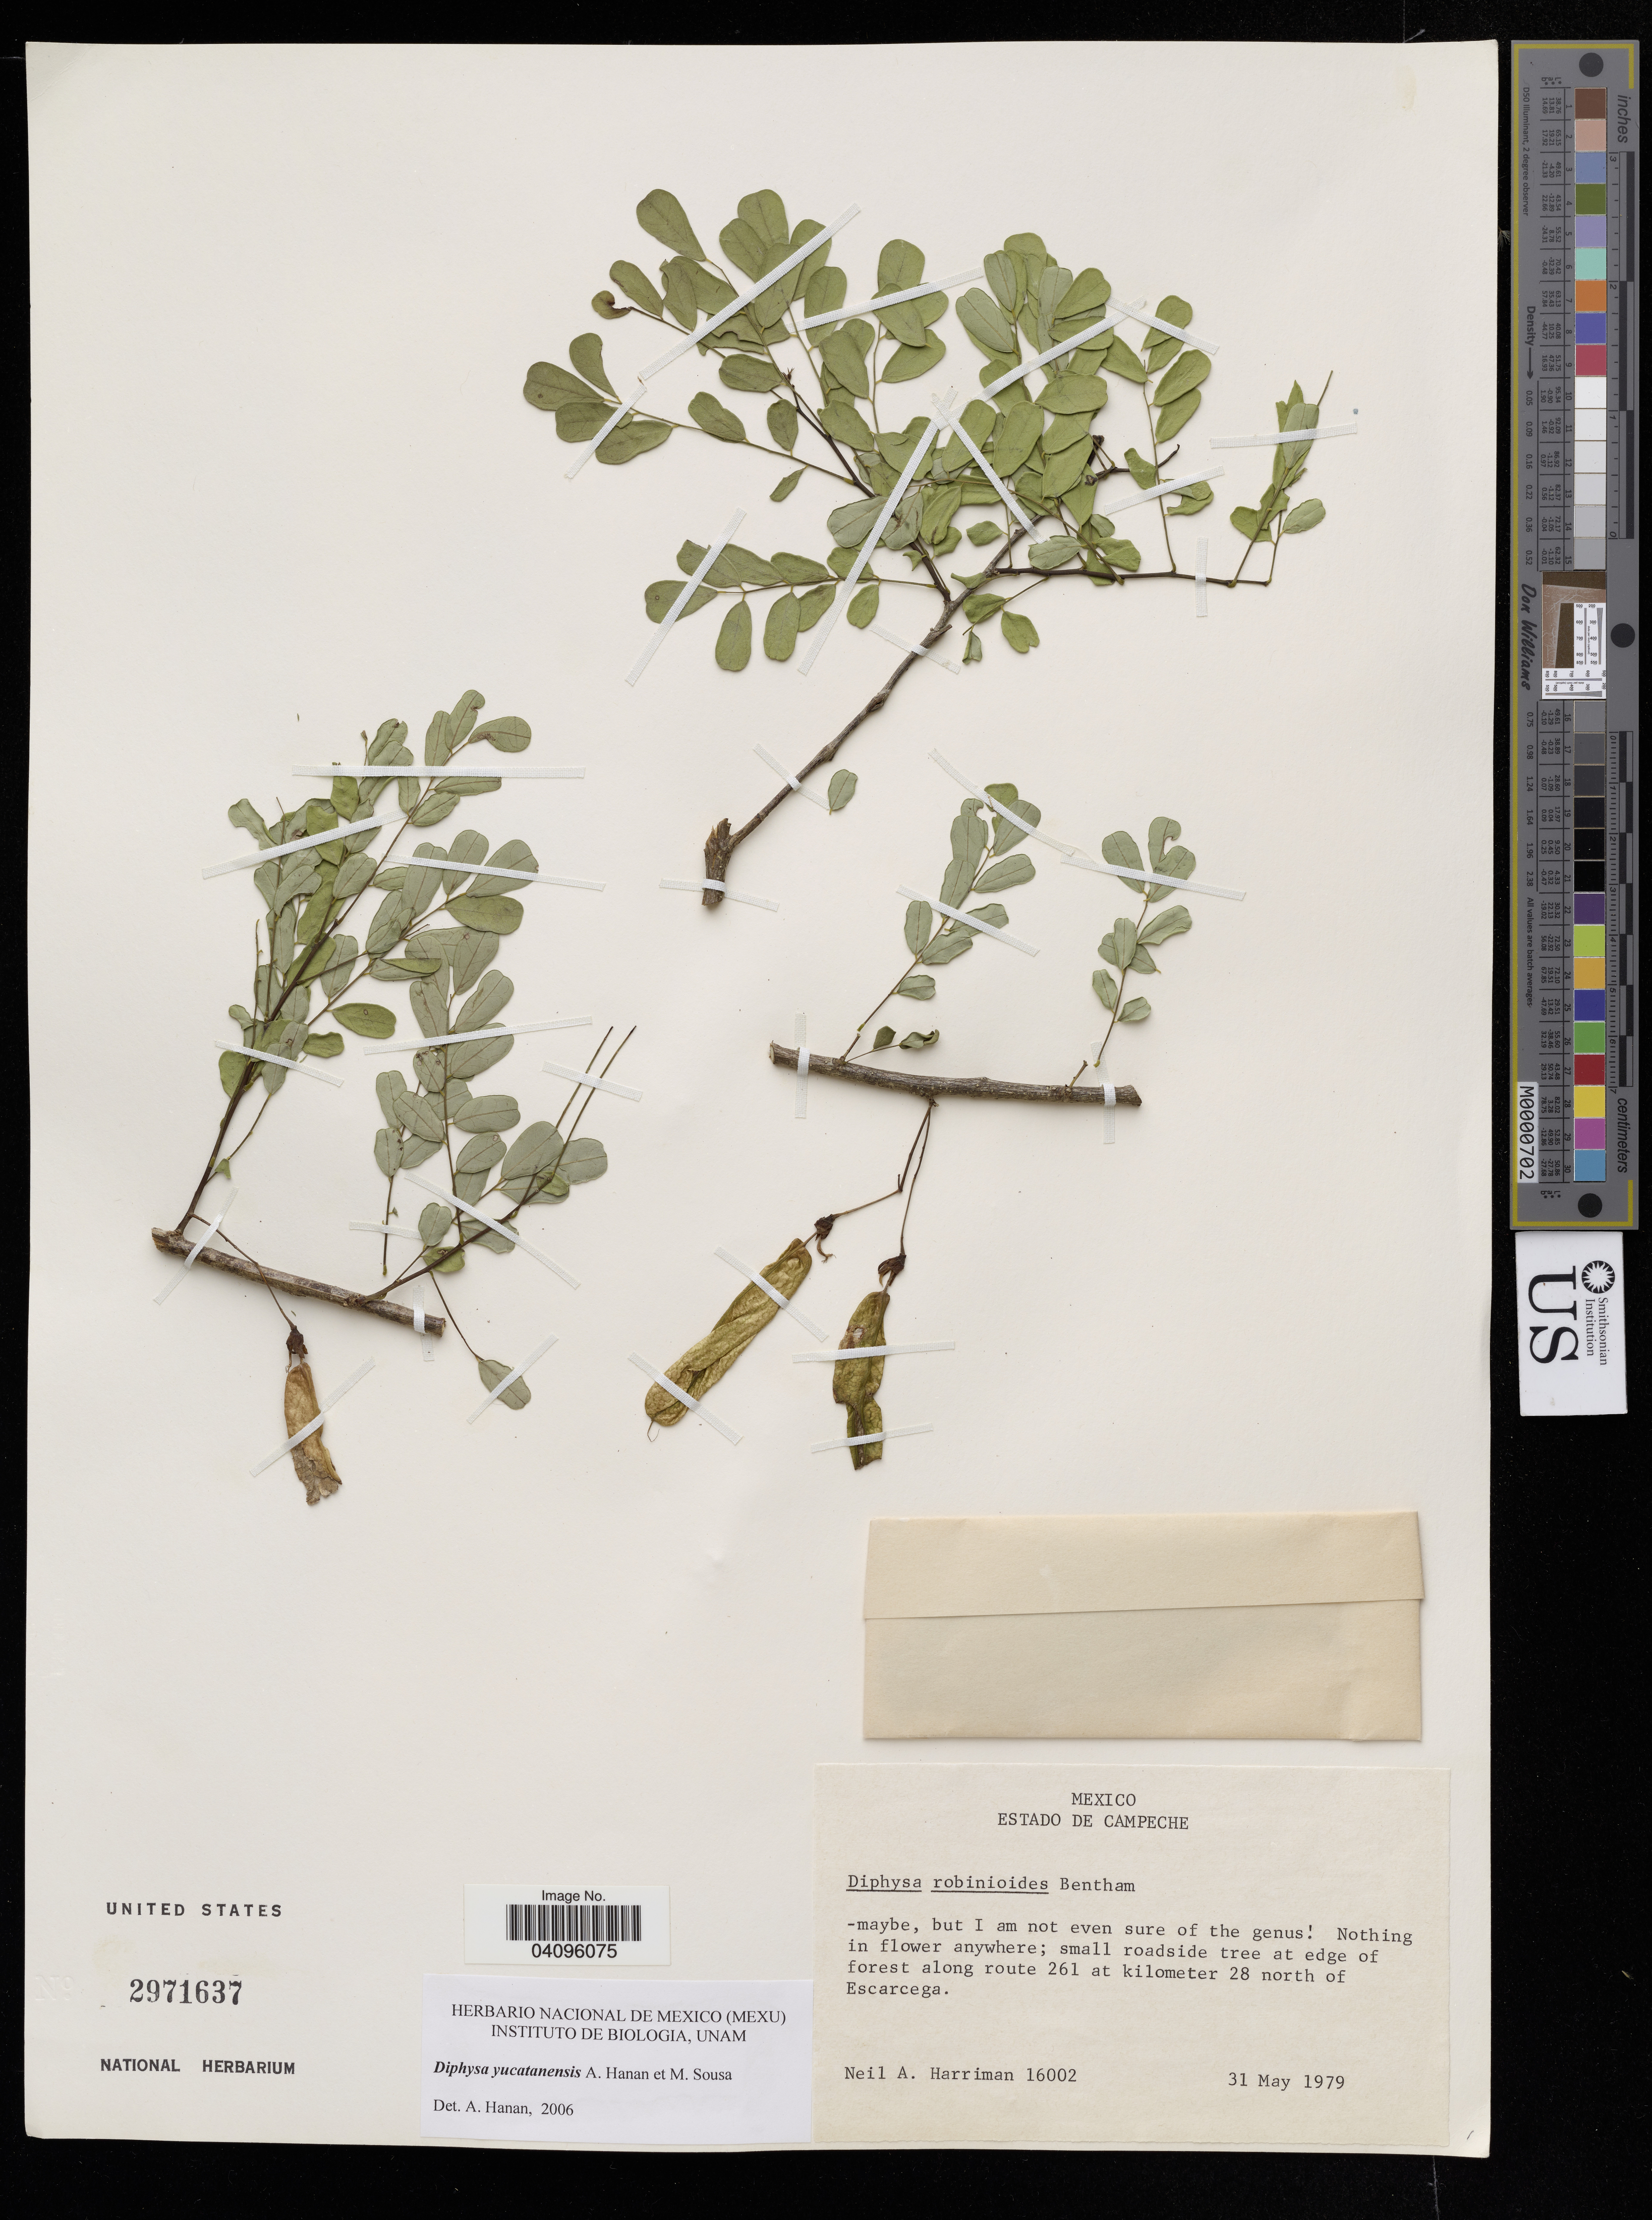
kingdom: Plantae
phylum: Tracheophyta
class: Magnoliopsida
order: Fabales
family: Fabaceae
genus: Diphysa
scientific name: Diphysa yucatanensis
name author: Hanan-Alipi & M. Sousa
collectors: N. A. Harriman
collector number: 16002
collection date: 1979-05-31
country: Mexico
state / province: Campeche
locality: Estado de Campeche. Forest along route 261 at kilometer 28 north of Escarcega.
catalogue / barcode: US 2971637